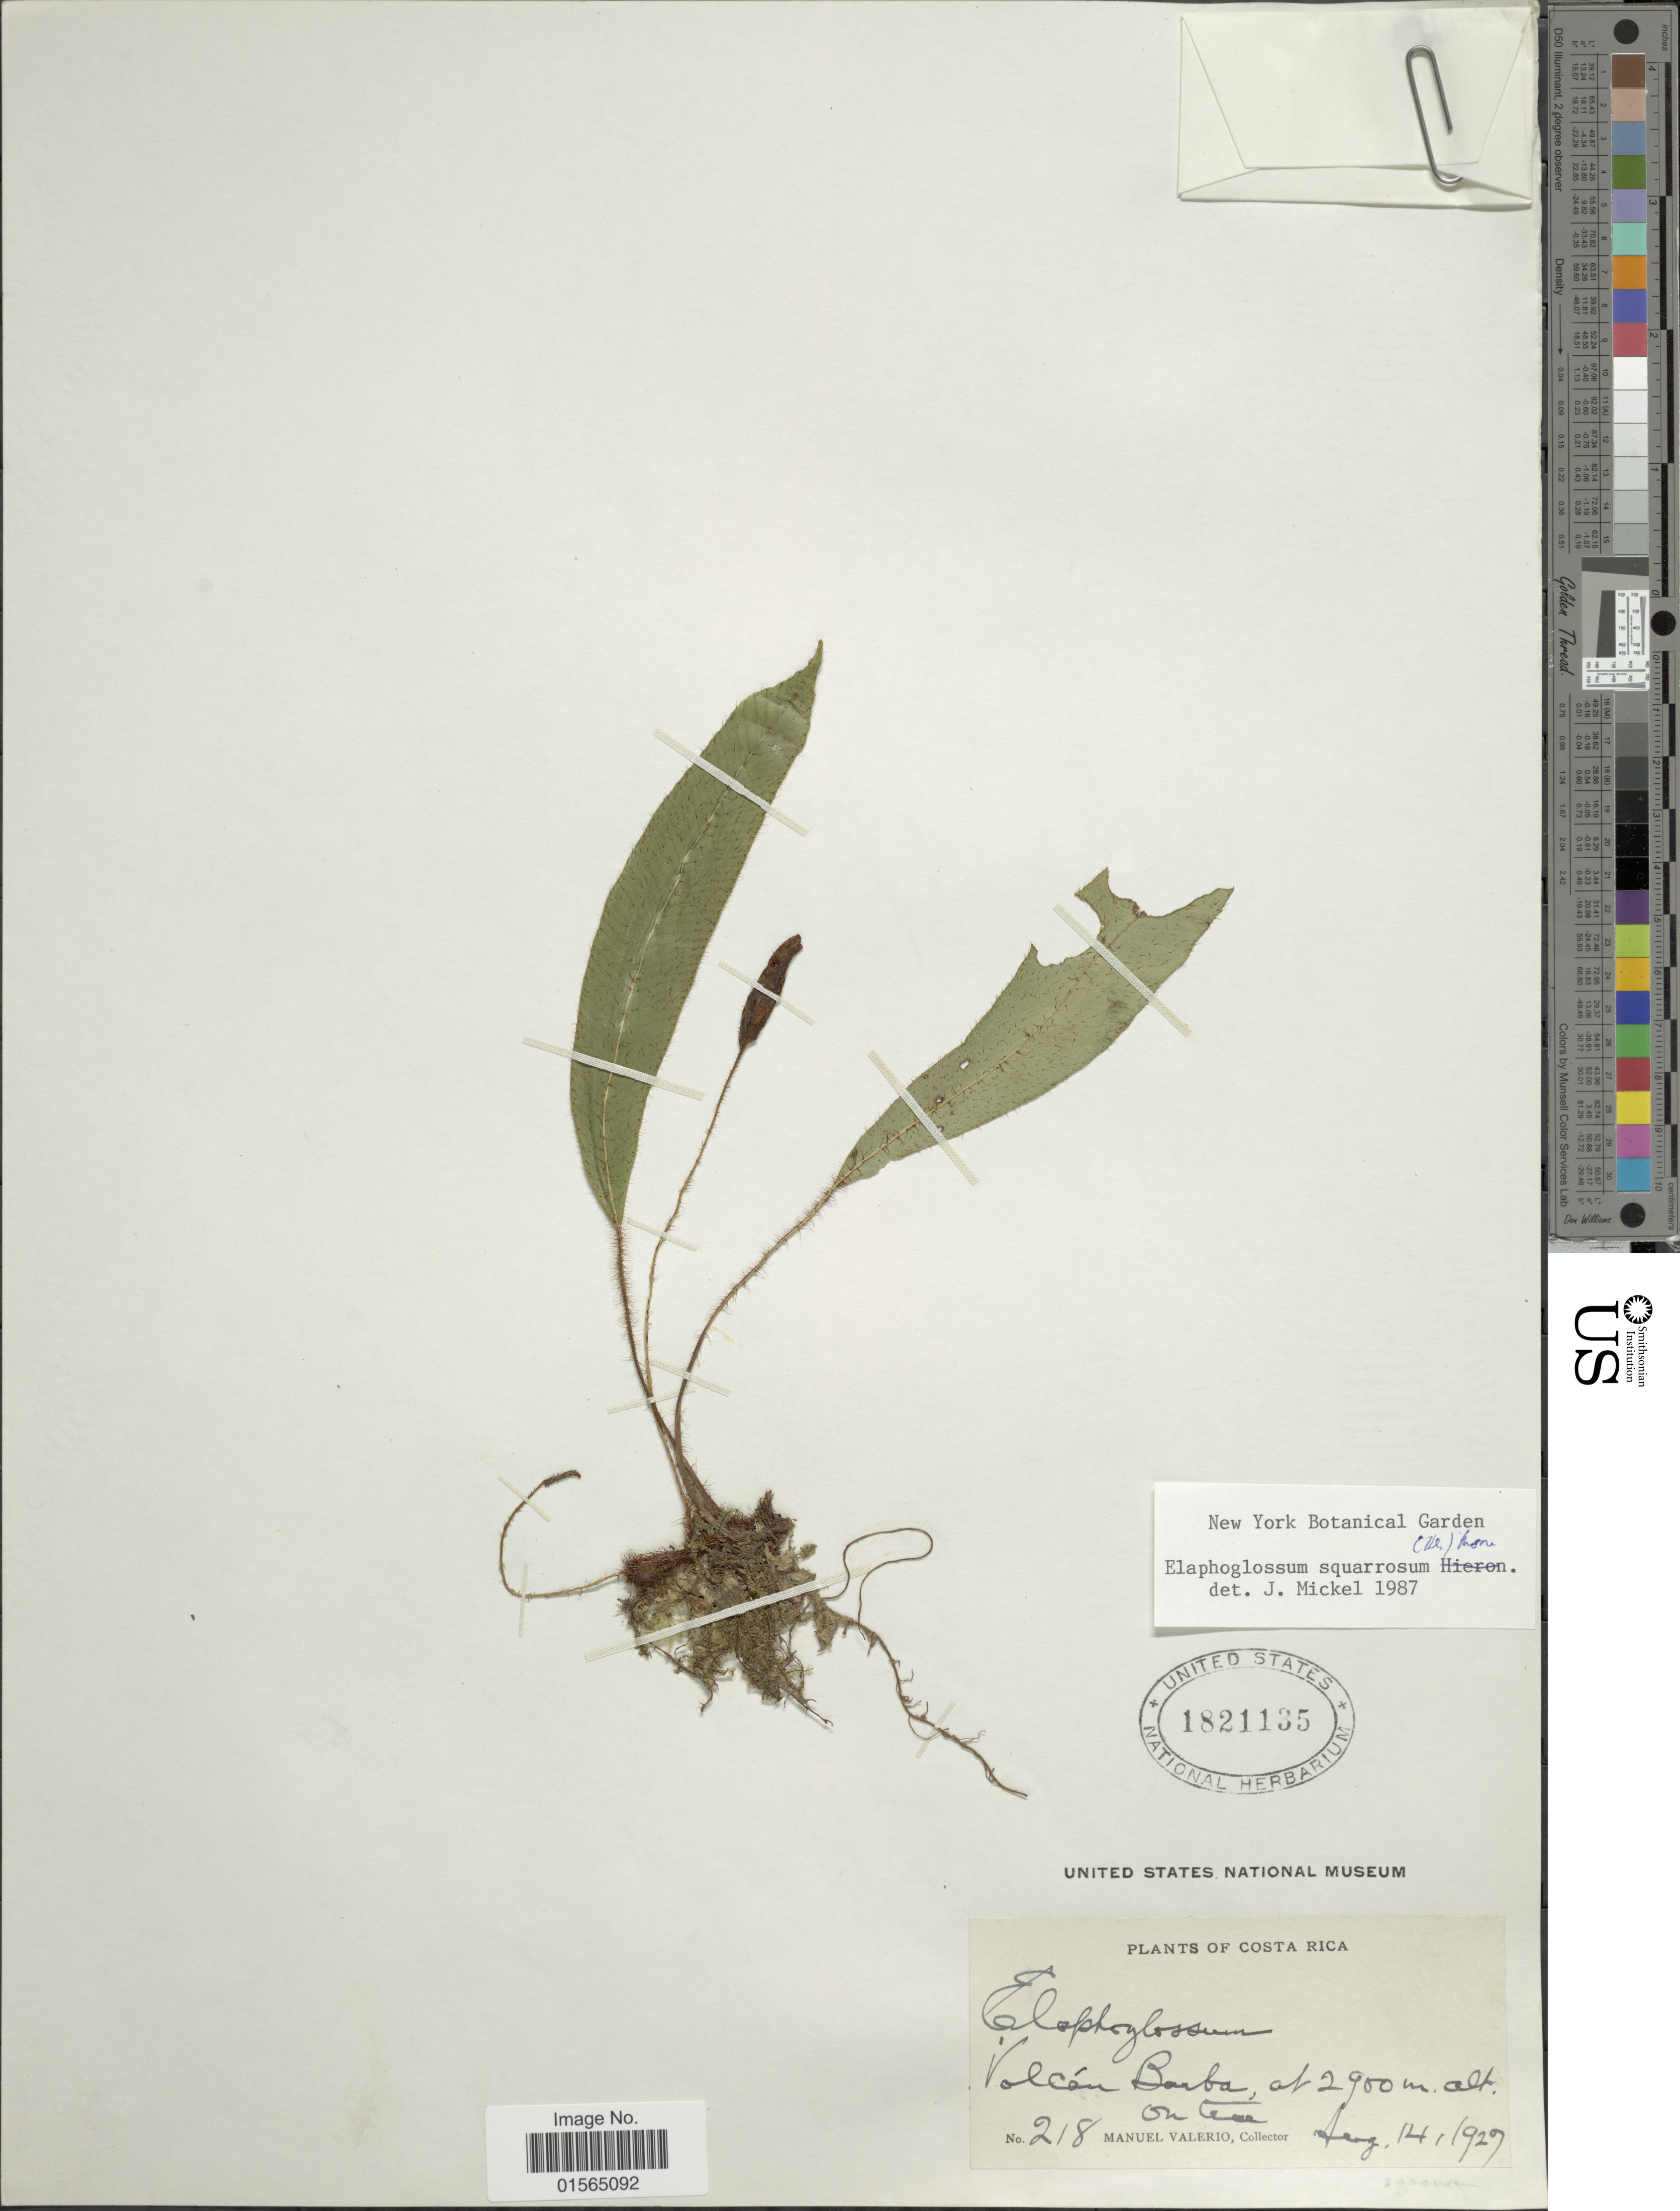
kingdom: Plantae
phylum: Tracheophyta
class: Polypodiopsida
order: Polypodiales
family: Dryopteridaceae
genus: Elaphoglossum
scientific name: Elaphoglossum squarrosum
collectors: M. Valerio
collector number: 218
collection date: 1927-08-14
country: Costa Rica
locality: Volcán Barba [Barva Volcano]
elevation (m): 2900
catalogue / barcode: US 1821135